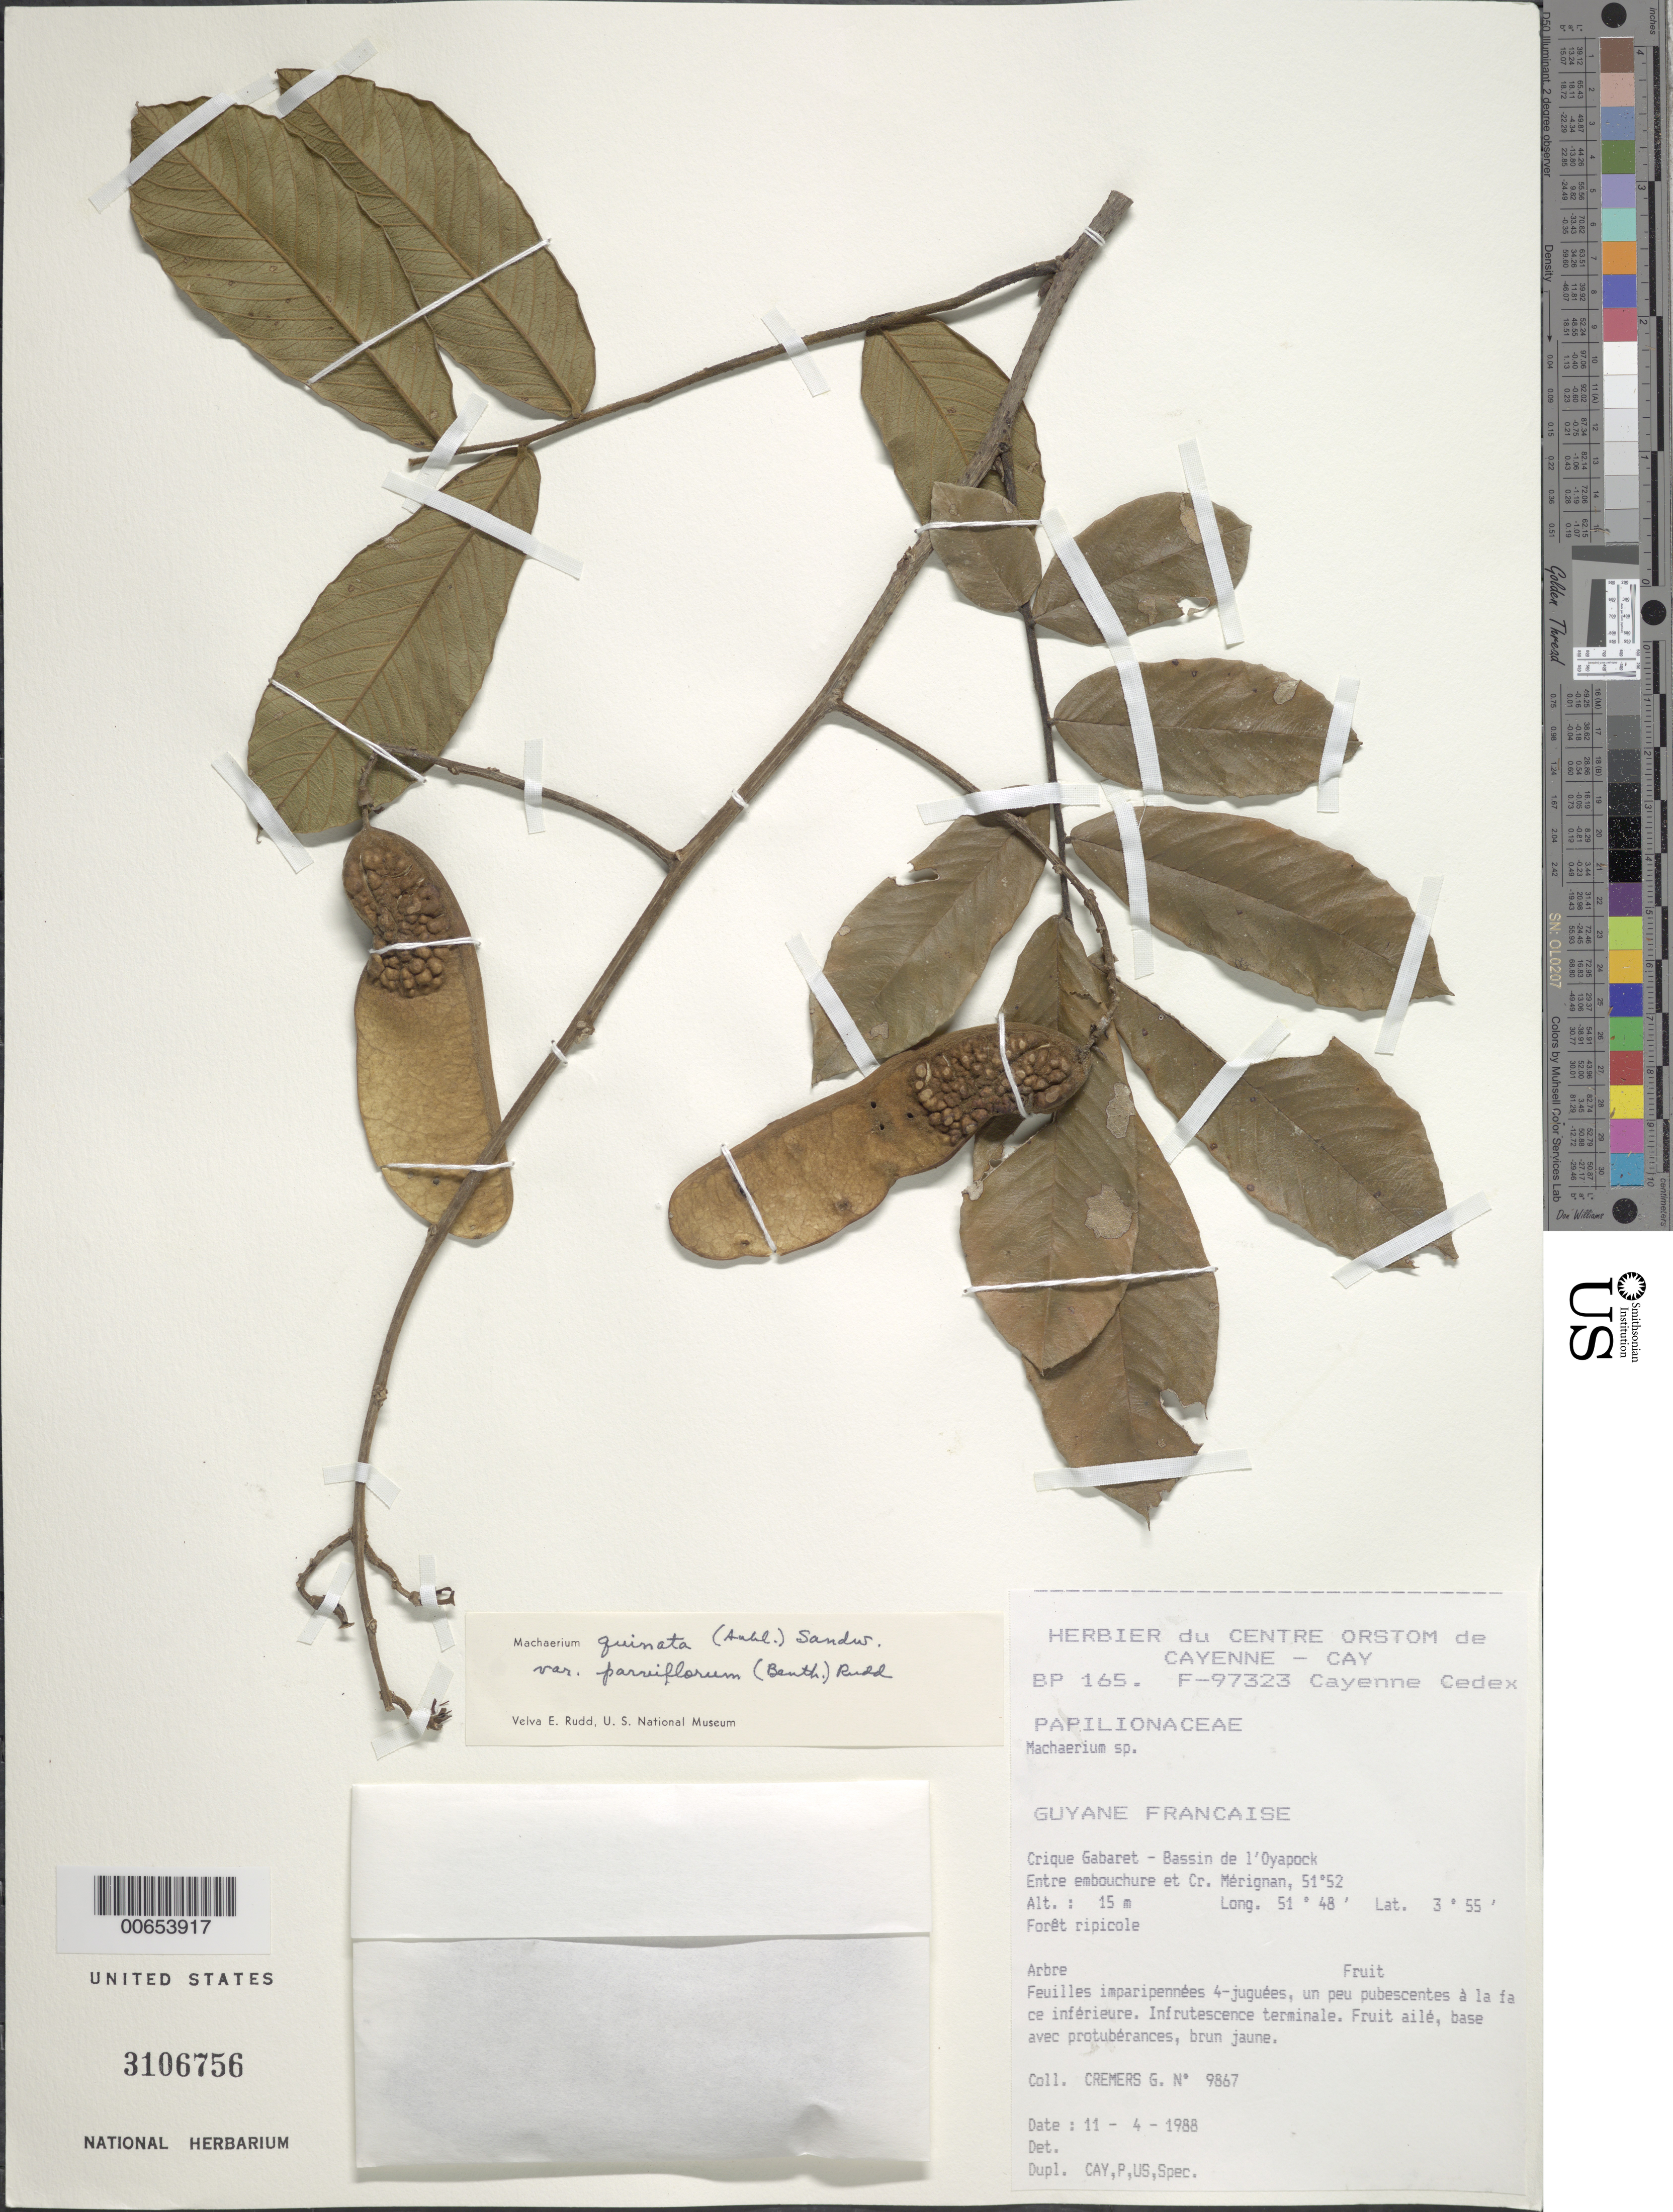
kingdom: Plantae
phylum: Tracheophyta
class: Magnoliopsida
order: Fabales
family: Fabaceae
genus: Machaerium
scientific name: Machaerium quinatum var. parviflorum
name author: (Benth.) Rudd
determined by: Rudd, V. E.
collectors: G. Cremers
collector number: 9867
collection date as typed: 11-Apr-88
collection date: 1988-04-11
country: French Guiana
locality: Crique Gabaret, Bassin de l'Oyapock, entre embouchur et Cr. Mérignan, 51º52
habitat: Riparian forest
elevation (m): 15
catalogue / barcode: US 3106756